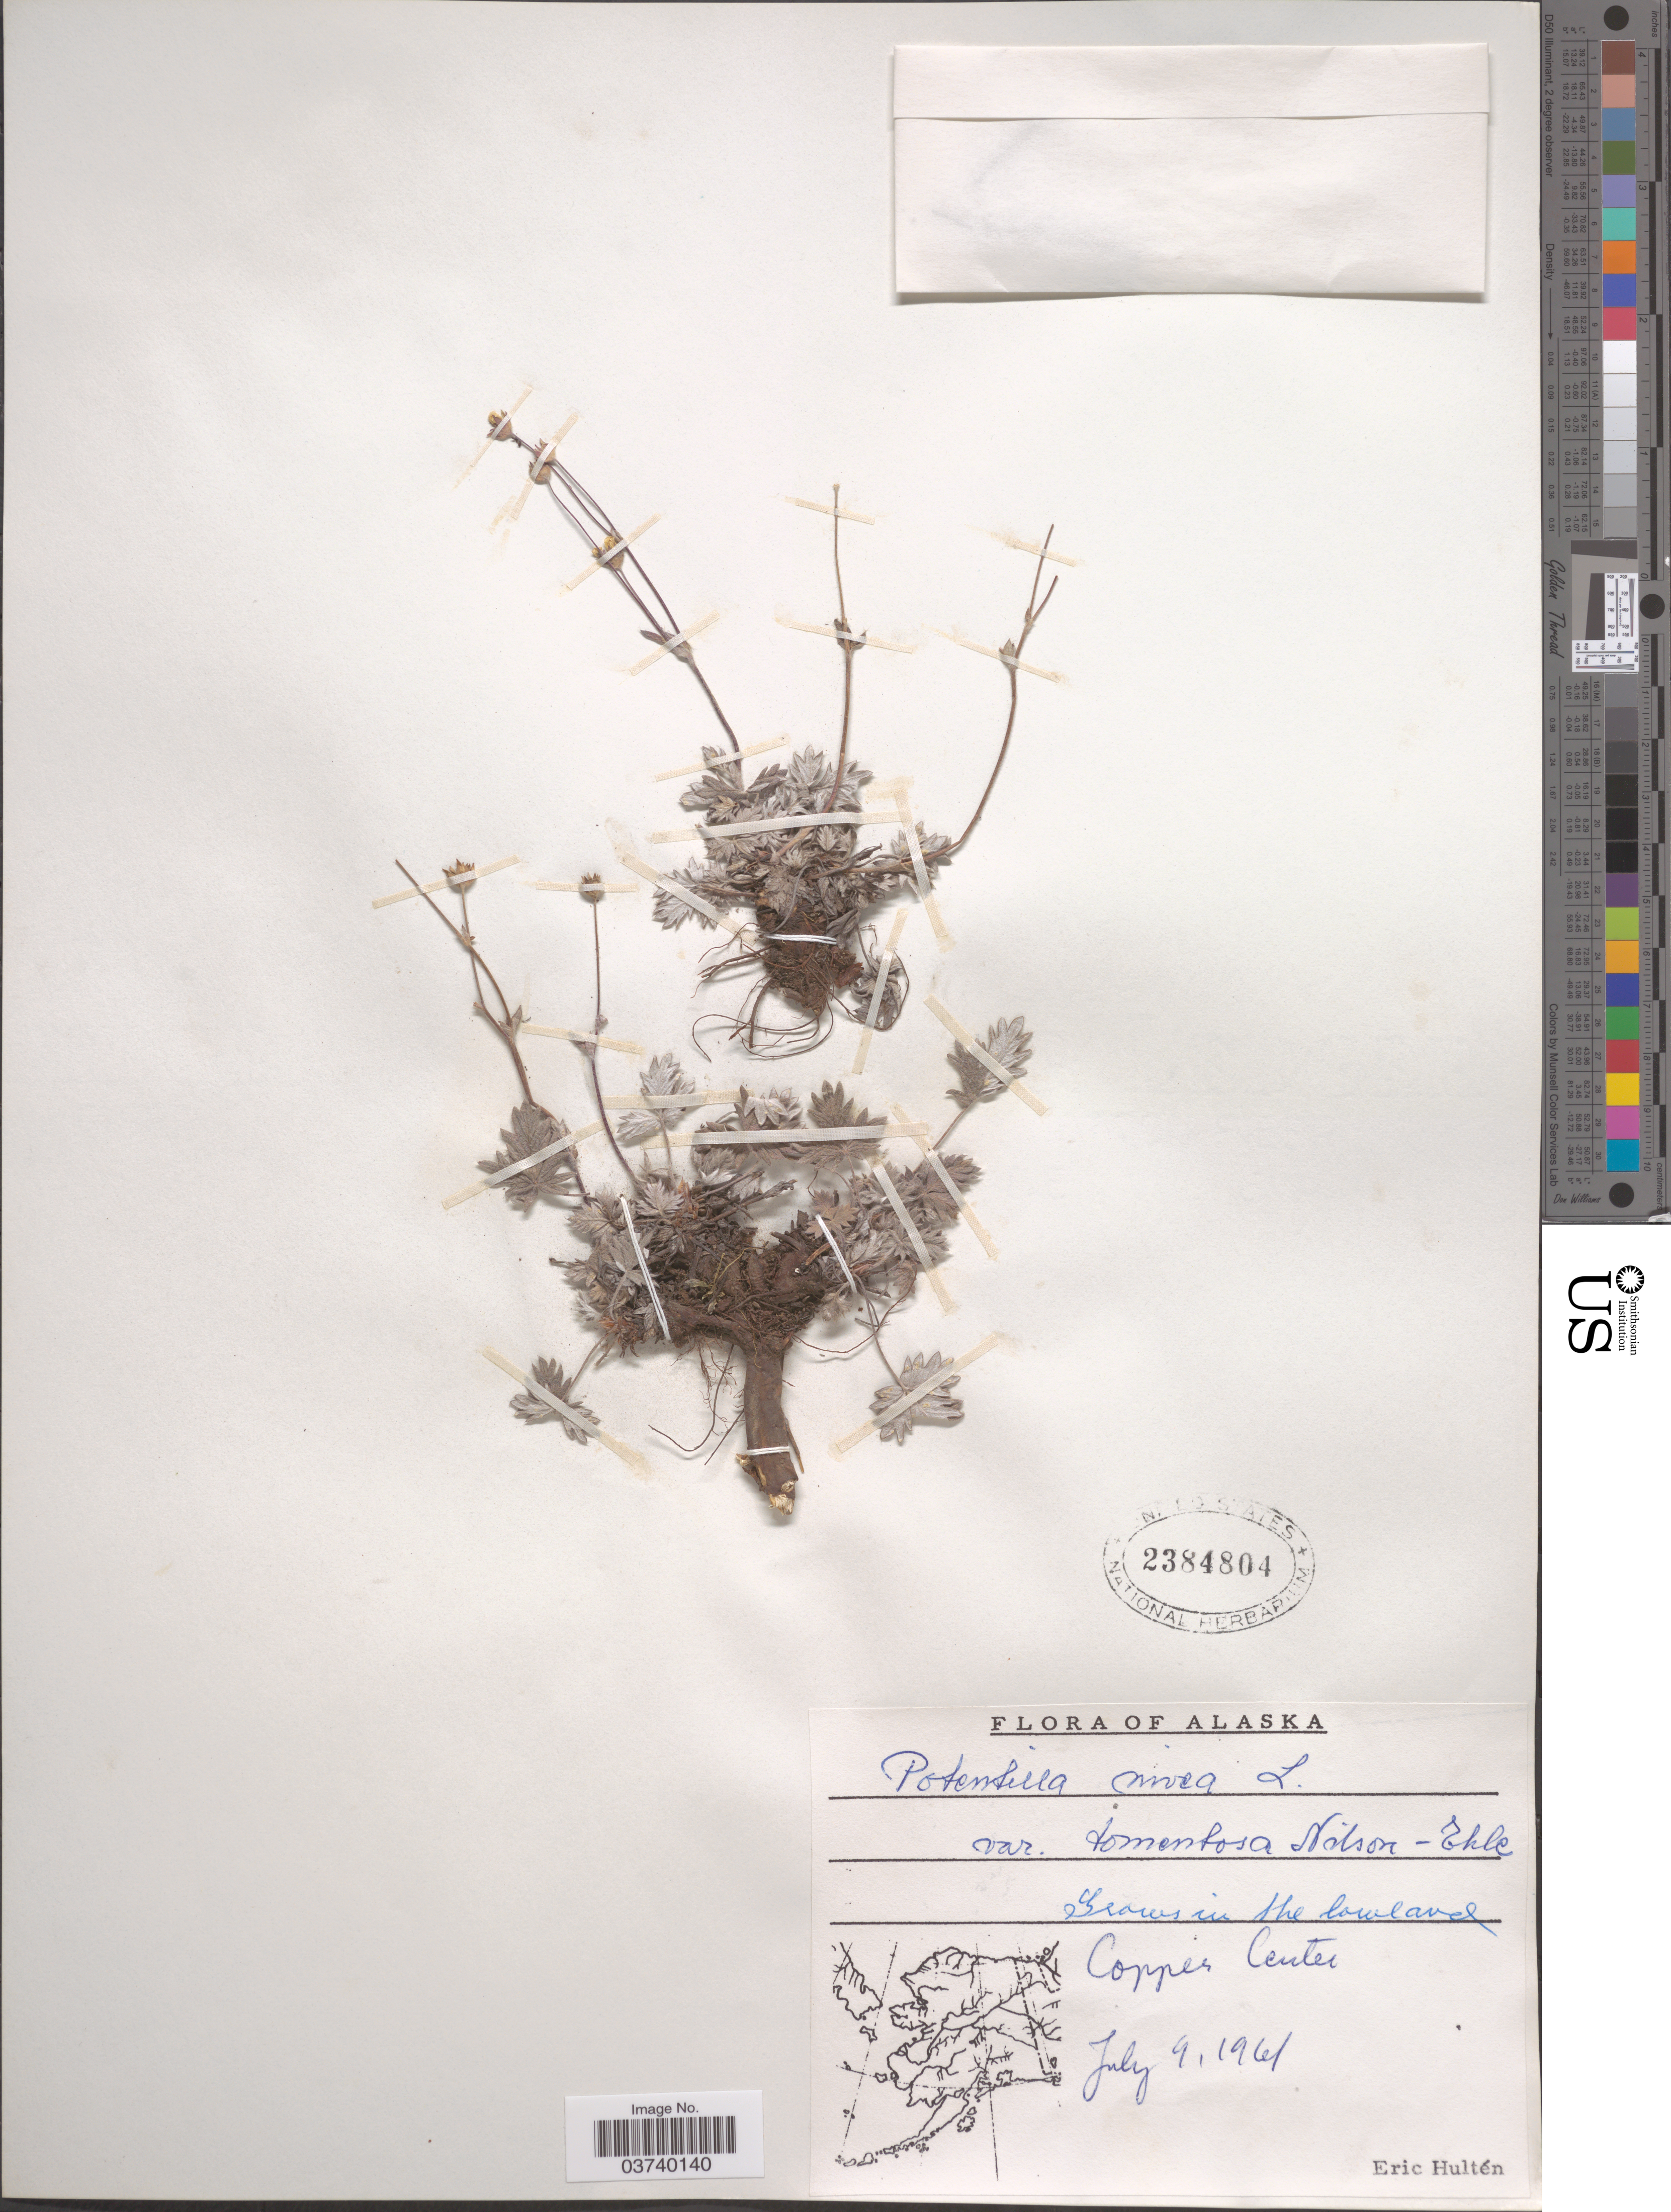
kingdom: Plantae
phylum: Tracheophyta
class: Magnoliopsida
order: Rosales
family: Rosaceae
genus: Potentilla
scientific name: Potentilla nivea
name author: L.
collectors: E. G. Hultén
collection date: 1961-07-09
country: United States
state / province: Alaska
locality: In the lowland. Copper Center.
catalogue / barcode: US 2384804